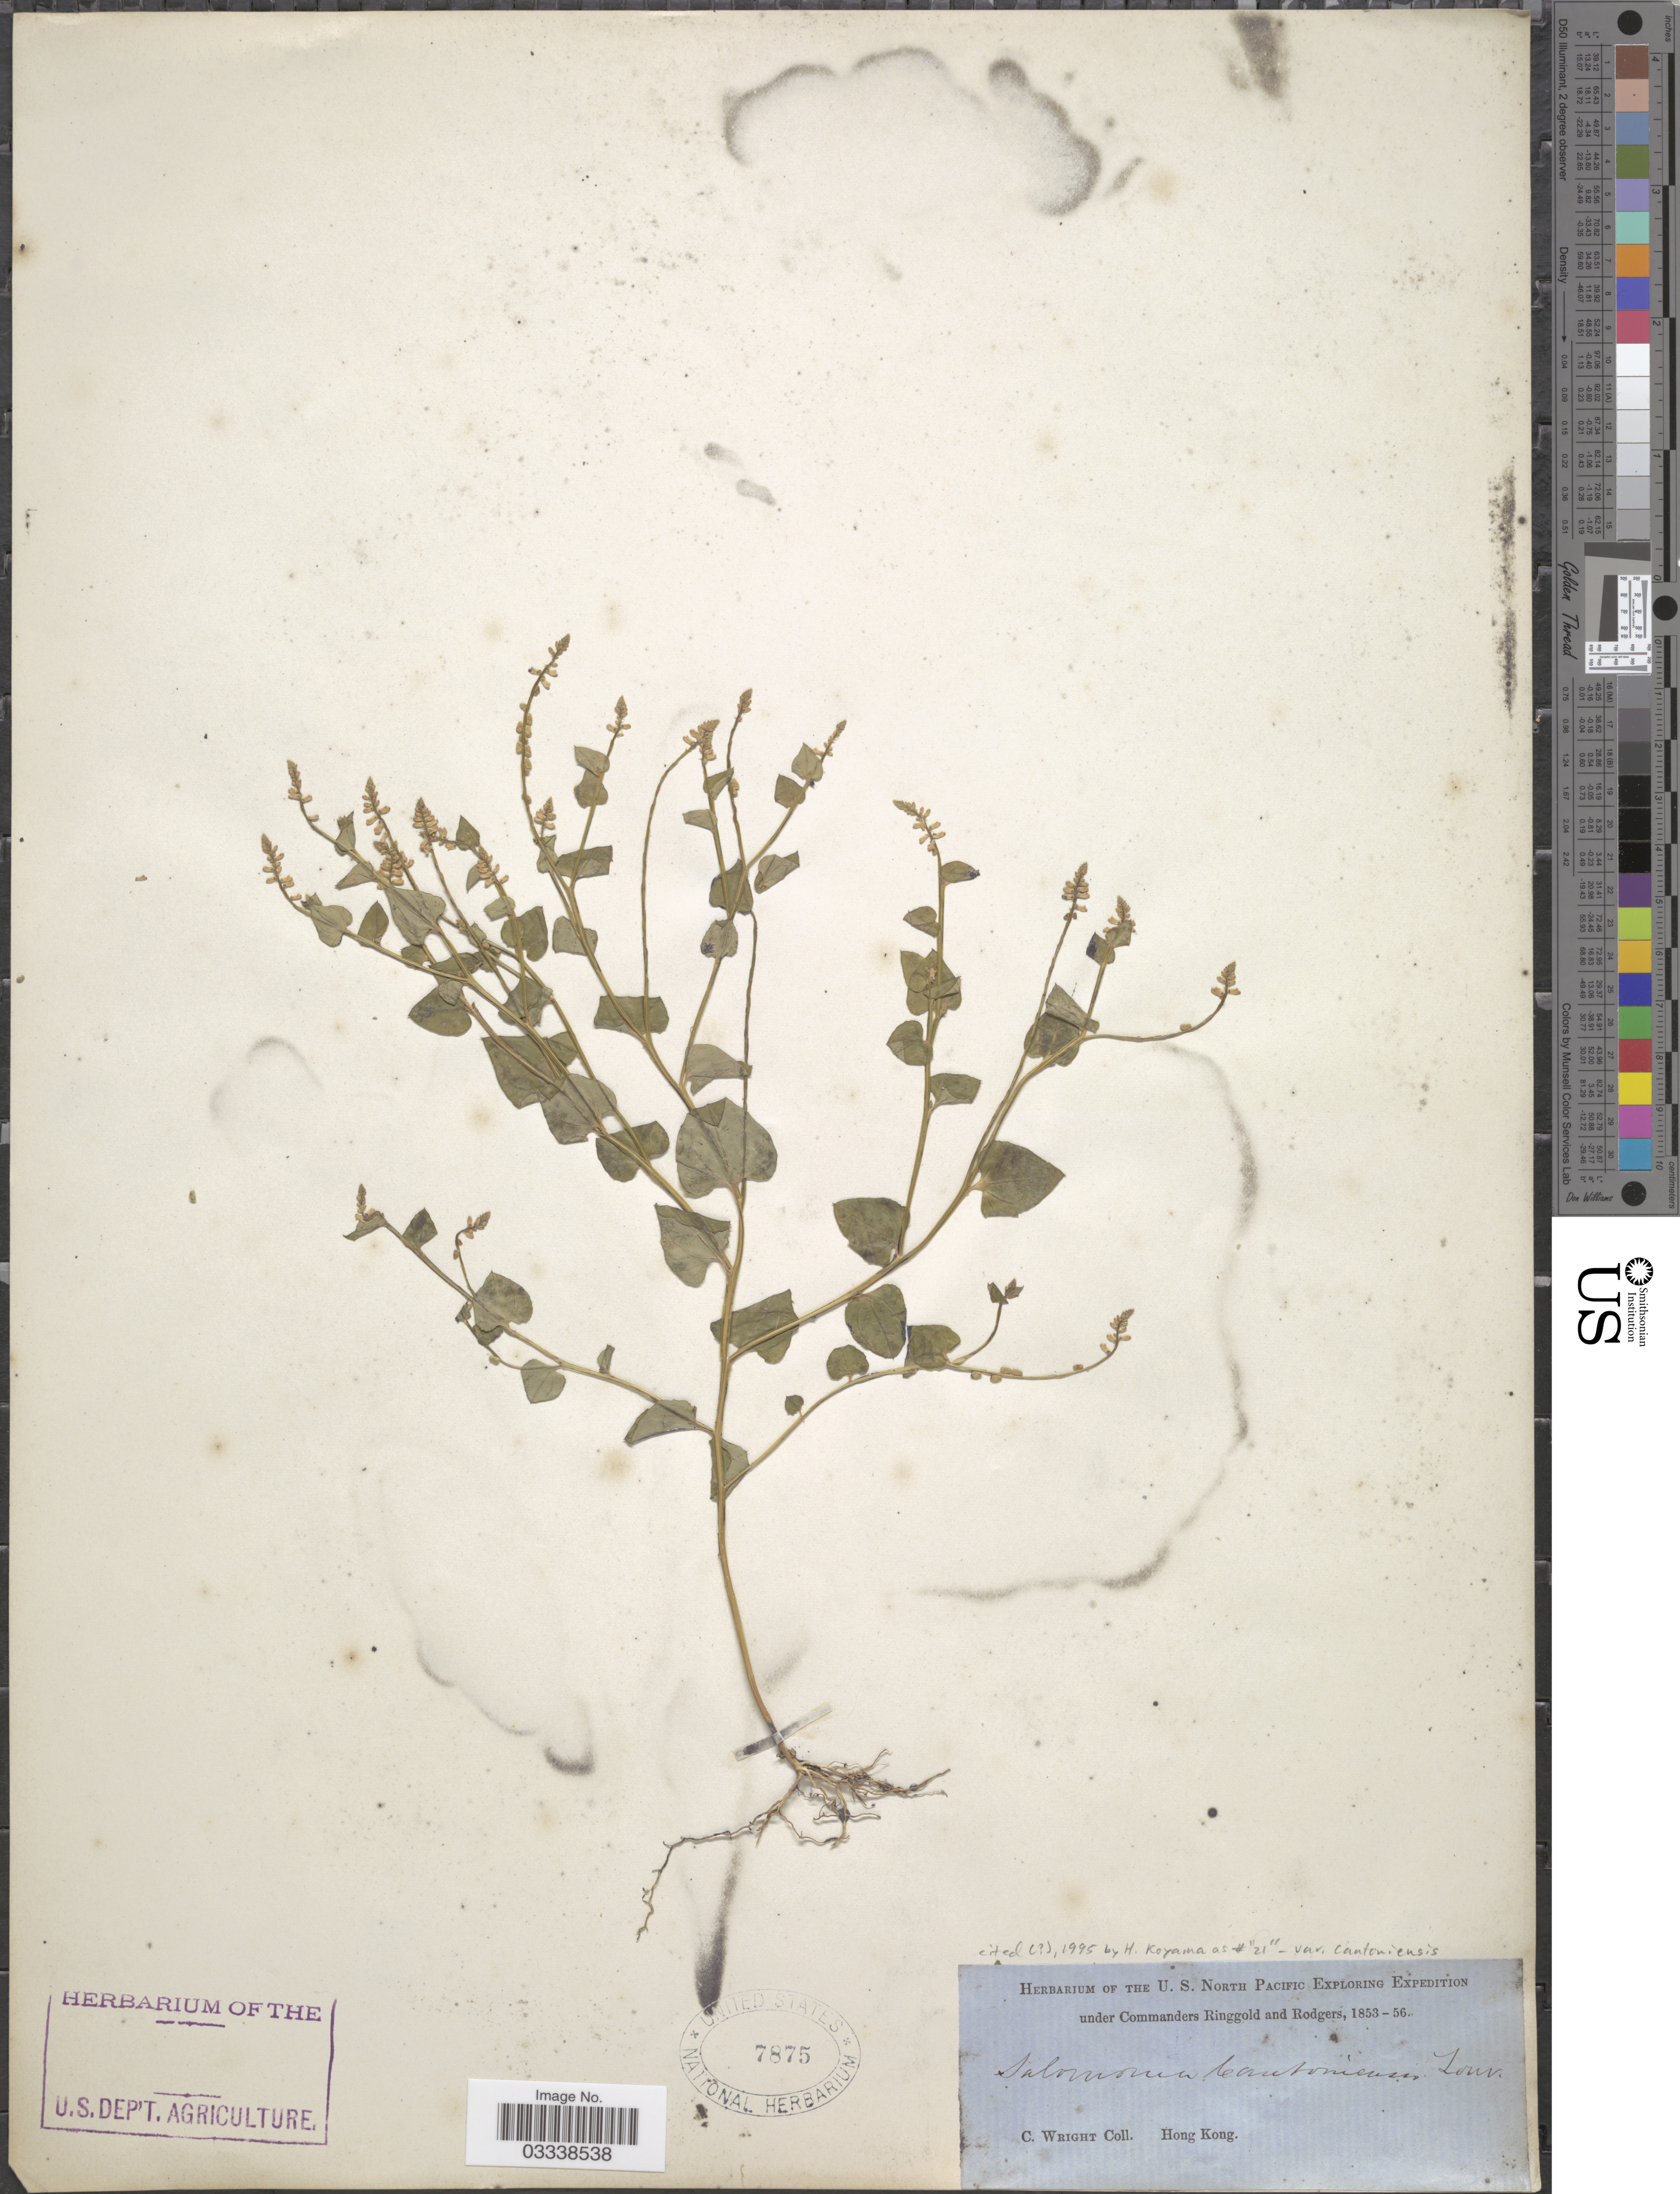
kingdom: Plantae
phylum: Tracheophyta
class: Magnoliopsida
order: Fabales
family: Polygalaceae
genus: Salomonia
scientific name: Salomonia cantoniensis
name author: Lour.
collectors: C. Wright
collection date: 1853/1856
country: China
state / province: Hong Kong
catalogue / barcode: US 7875